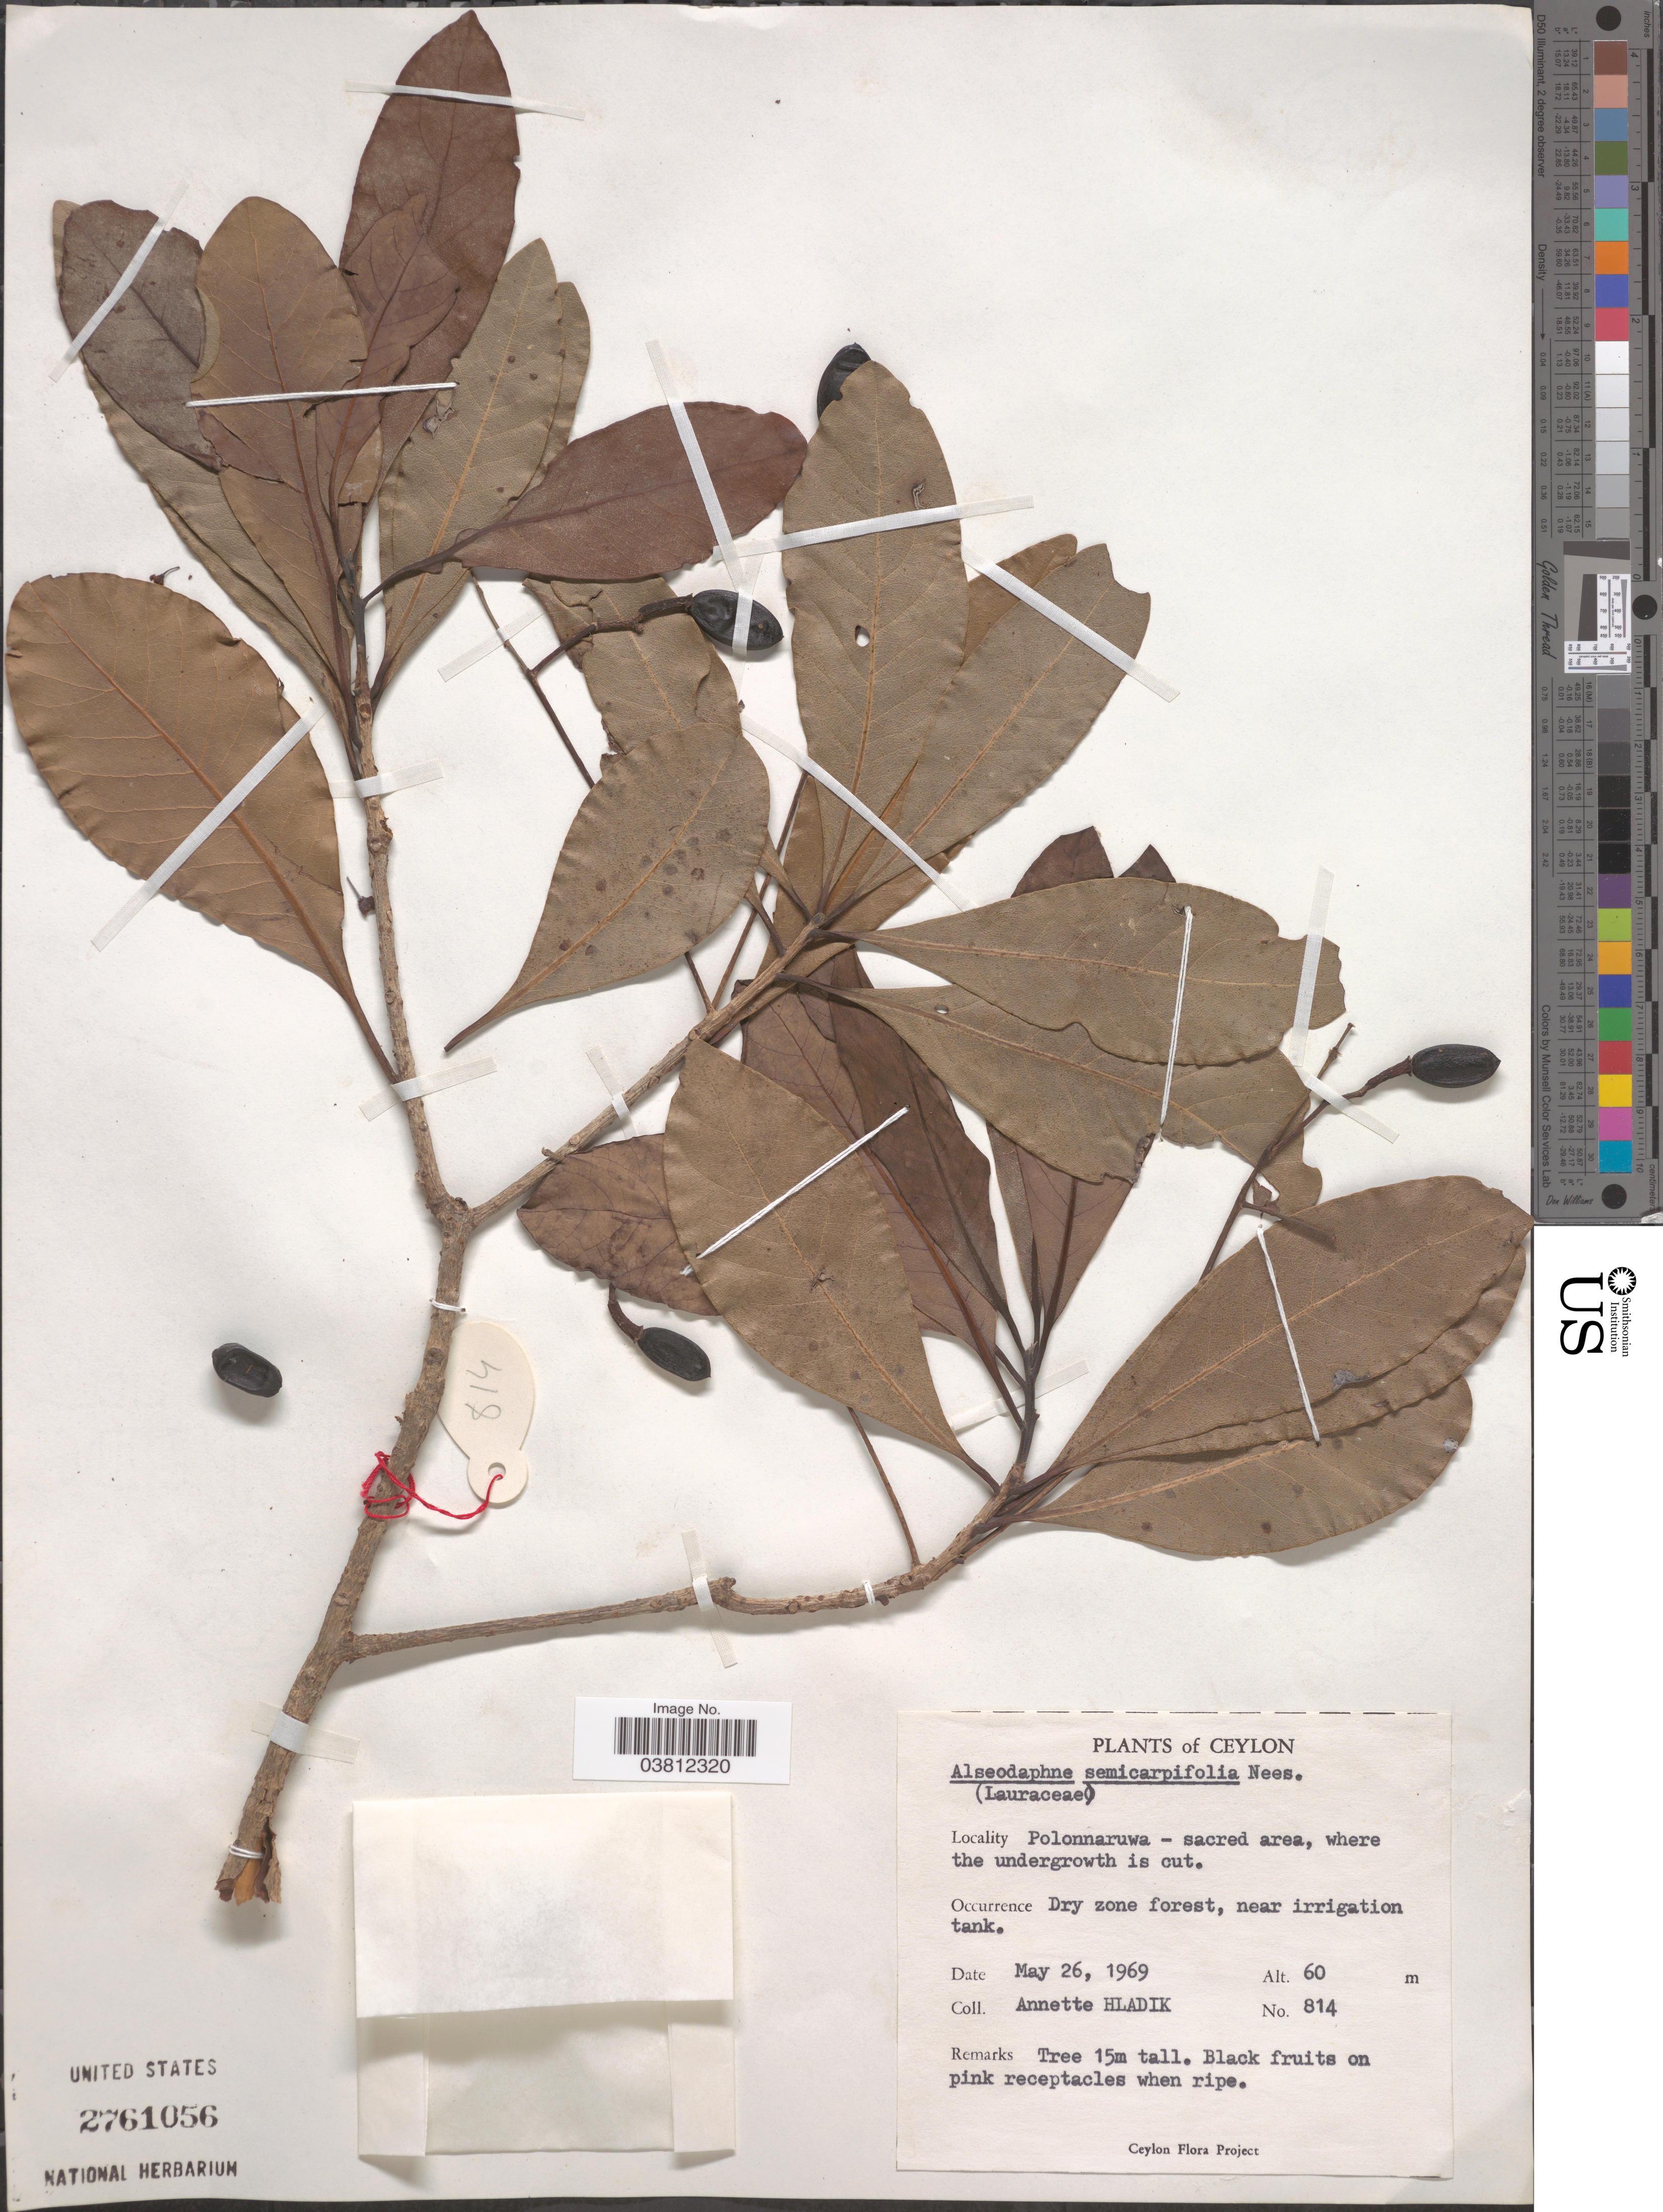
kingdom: Plantae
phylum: Tracheophyta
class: Magnoliopsida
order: Laurales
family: Lauraceae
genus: Alseodaphne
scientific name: Alseodaphne semecarpifolia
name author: Nees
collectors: A. Hladik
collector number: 814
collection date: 1969-05-26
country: Sri Lanka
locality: Ceylon. Polonnaruwa- sacred area, where the undergrowth is cut. Near irrigation tank.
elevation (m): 60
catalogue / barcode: US 2761056